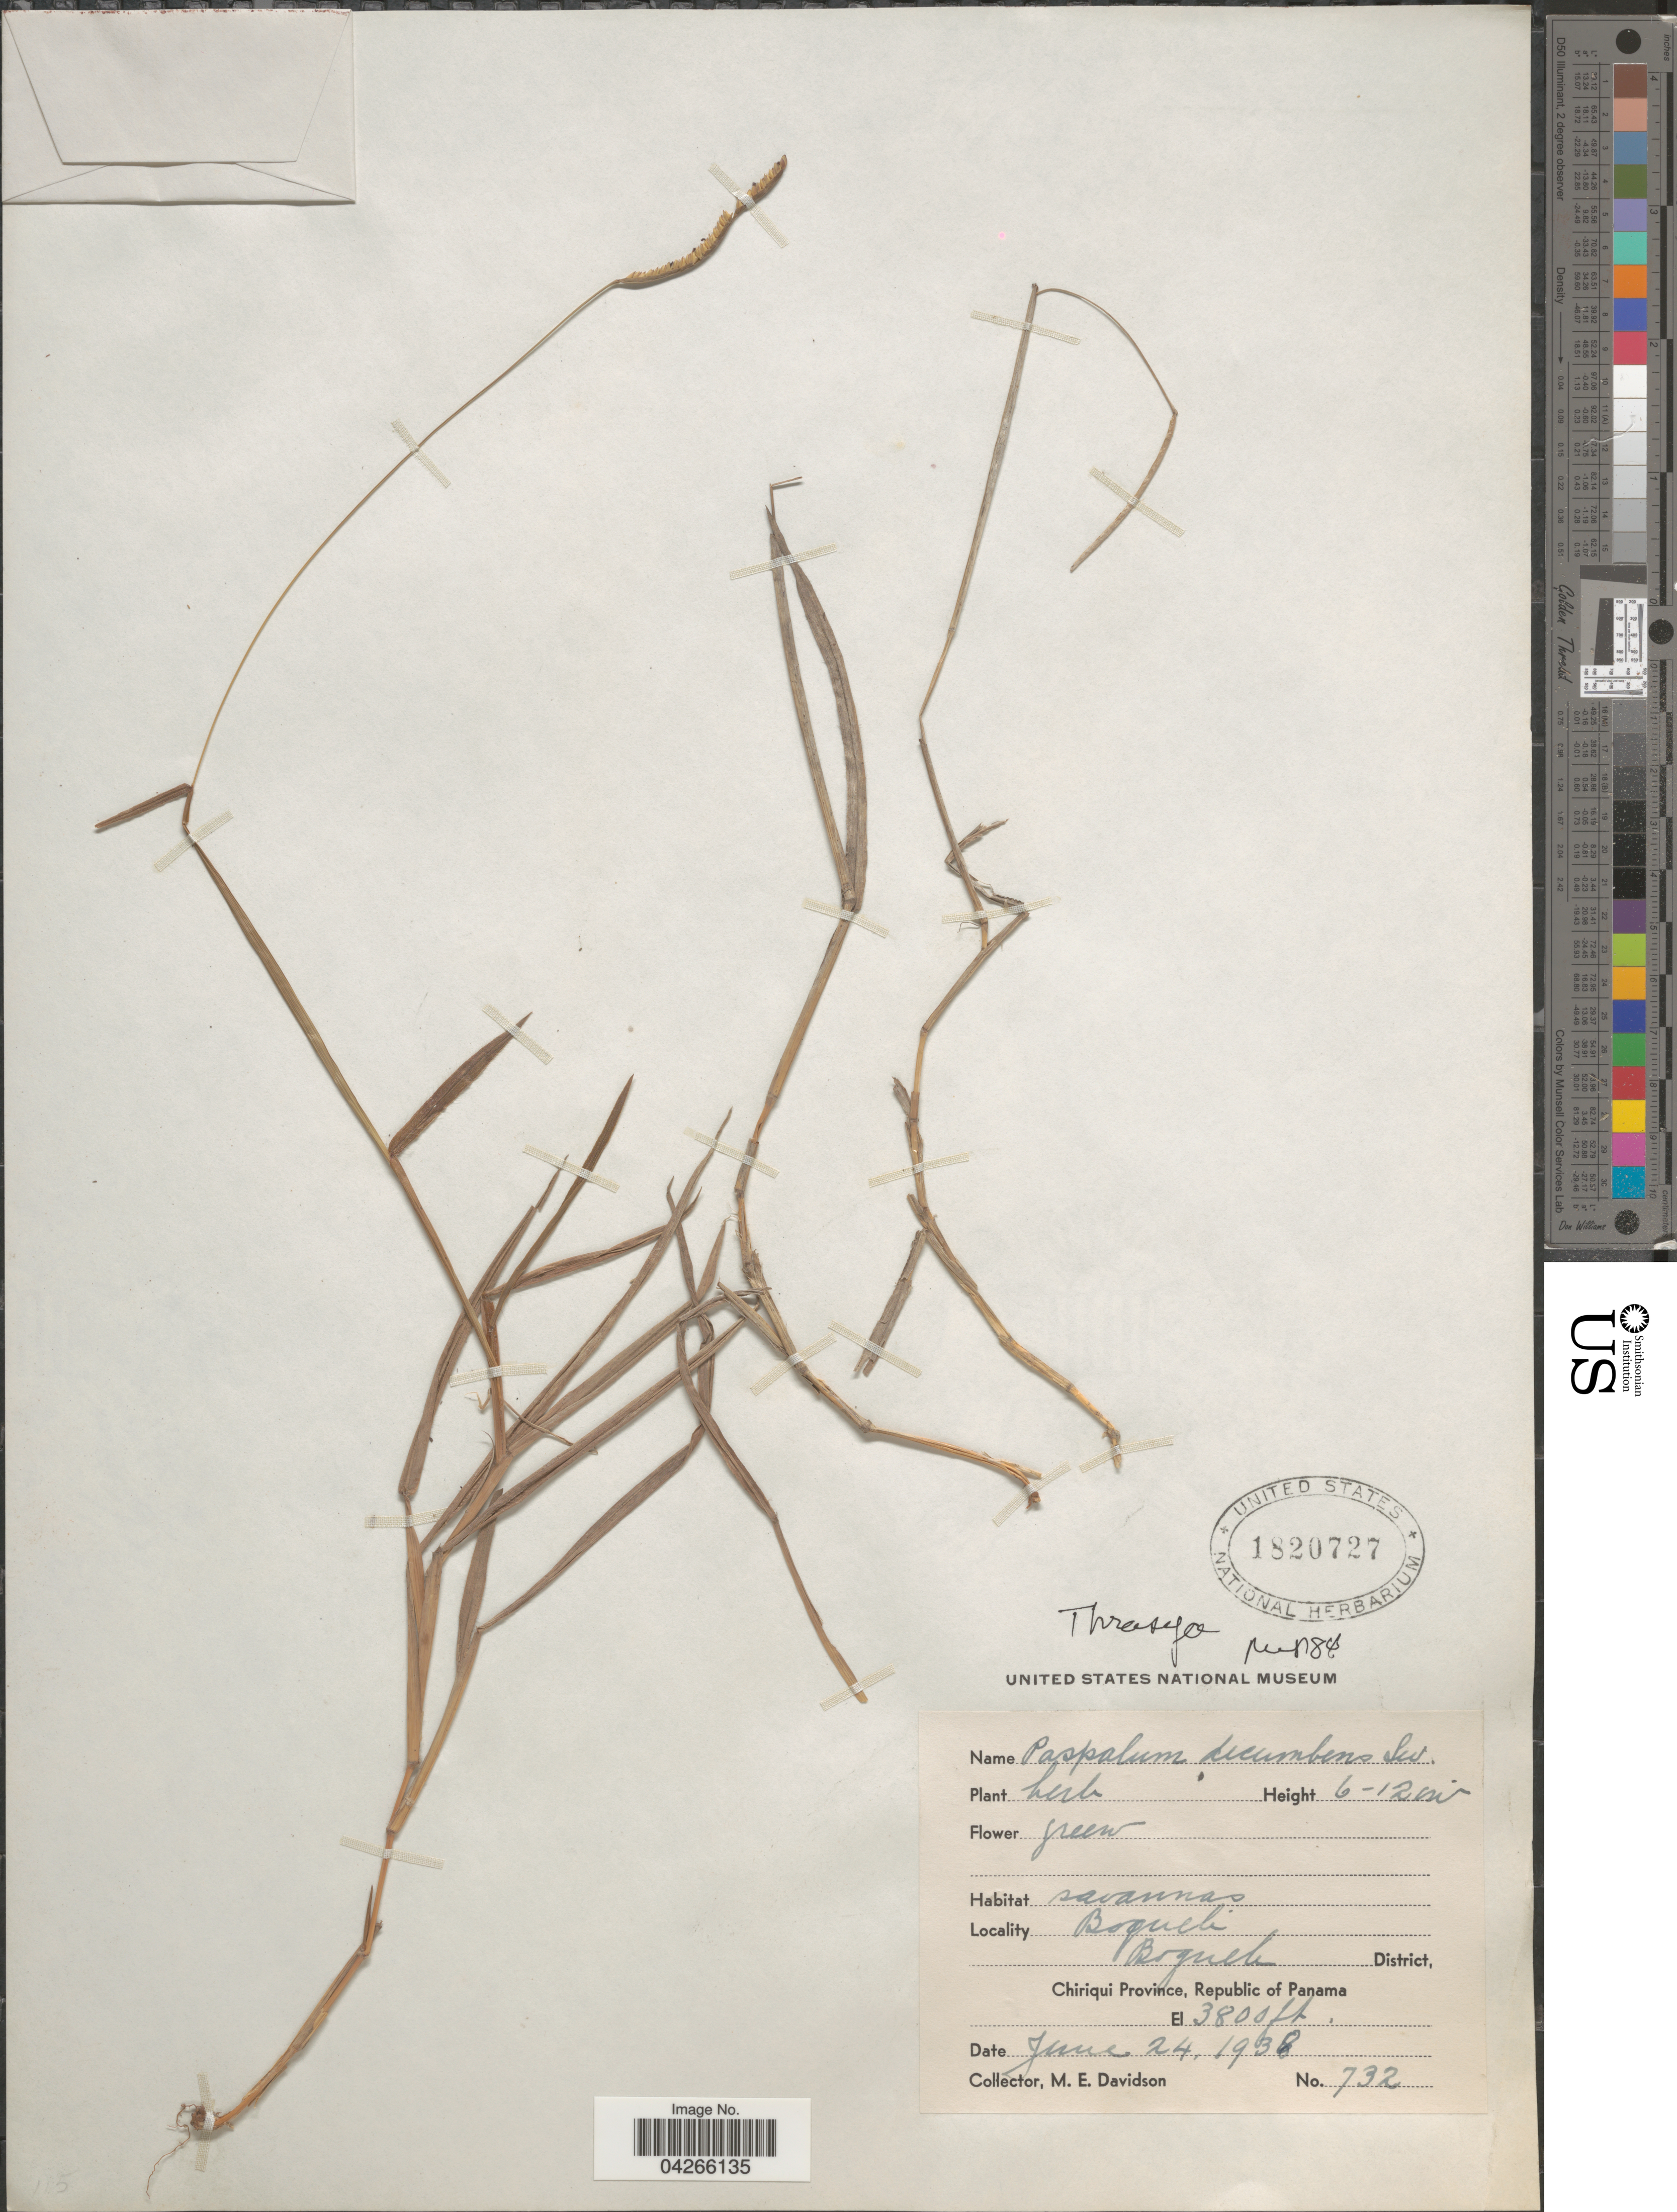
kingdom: Plantae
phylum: Tracheophyta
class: Liliopsida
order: Poales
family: Poaceae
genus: Paspalum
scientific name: Paspalum sp.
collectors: M. E. Davidson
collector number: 732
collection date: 1930-06-24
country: Panama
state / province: Chiriqui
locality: Boquete. Boquete District.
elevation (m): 1158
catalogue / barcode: US 1820727